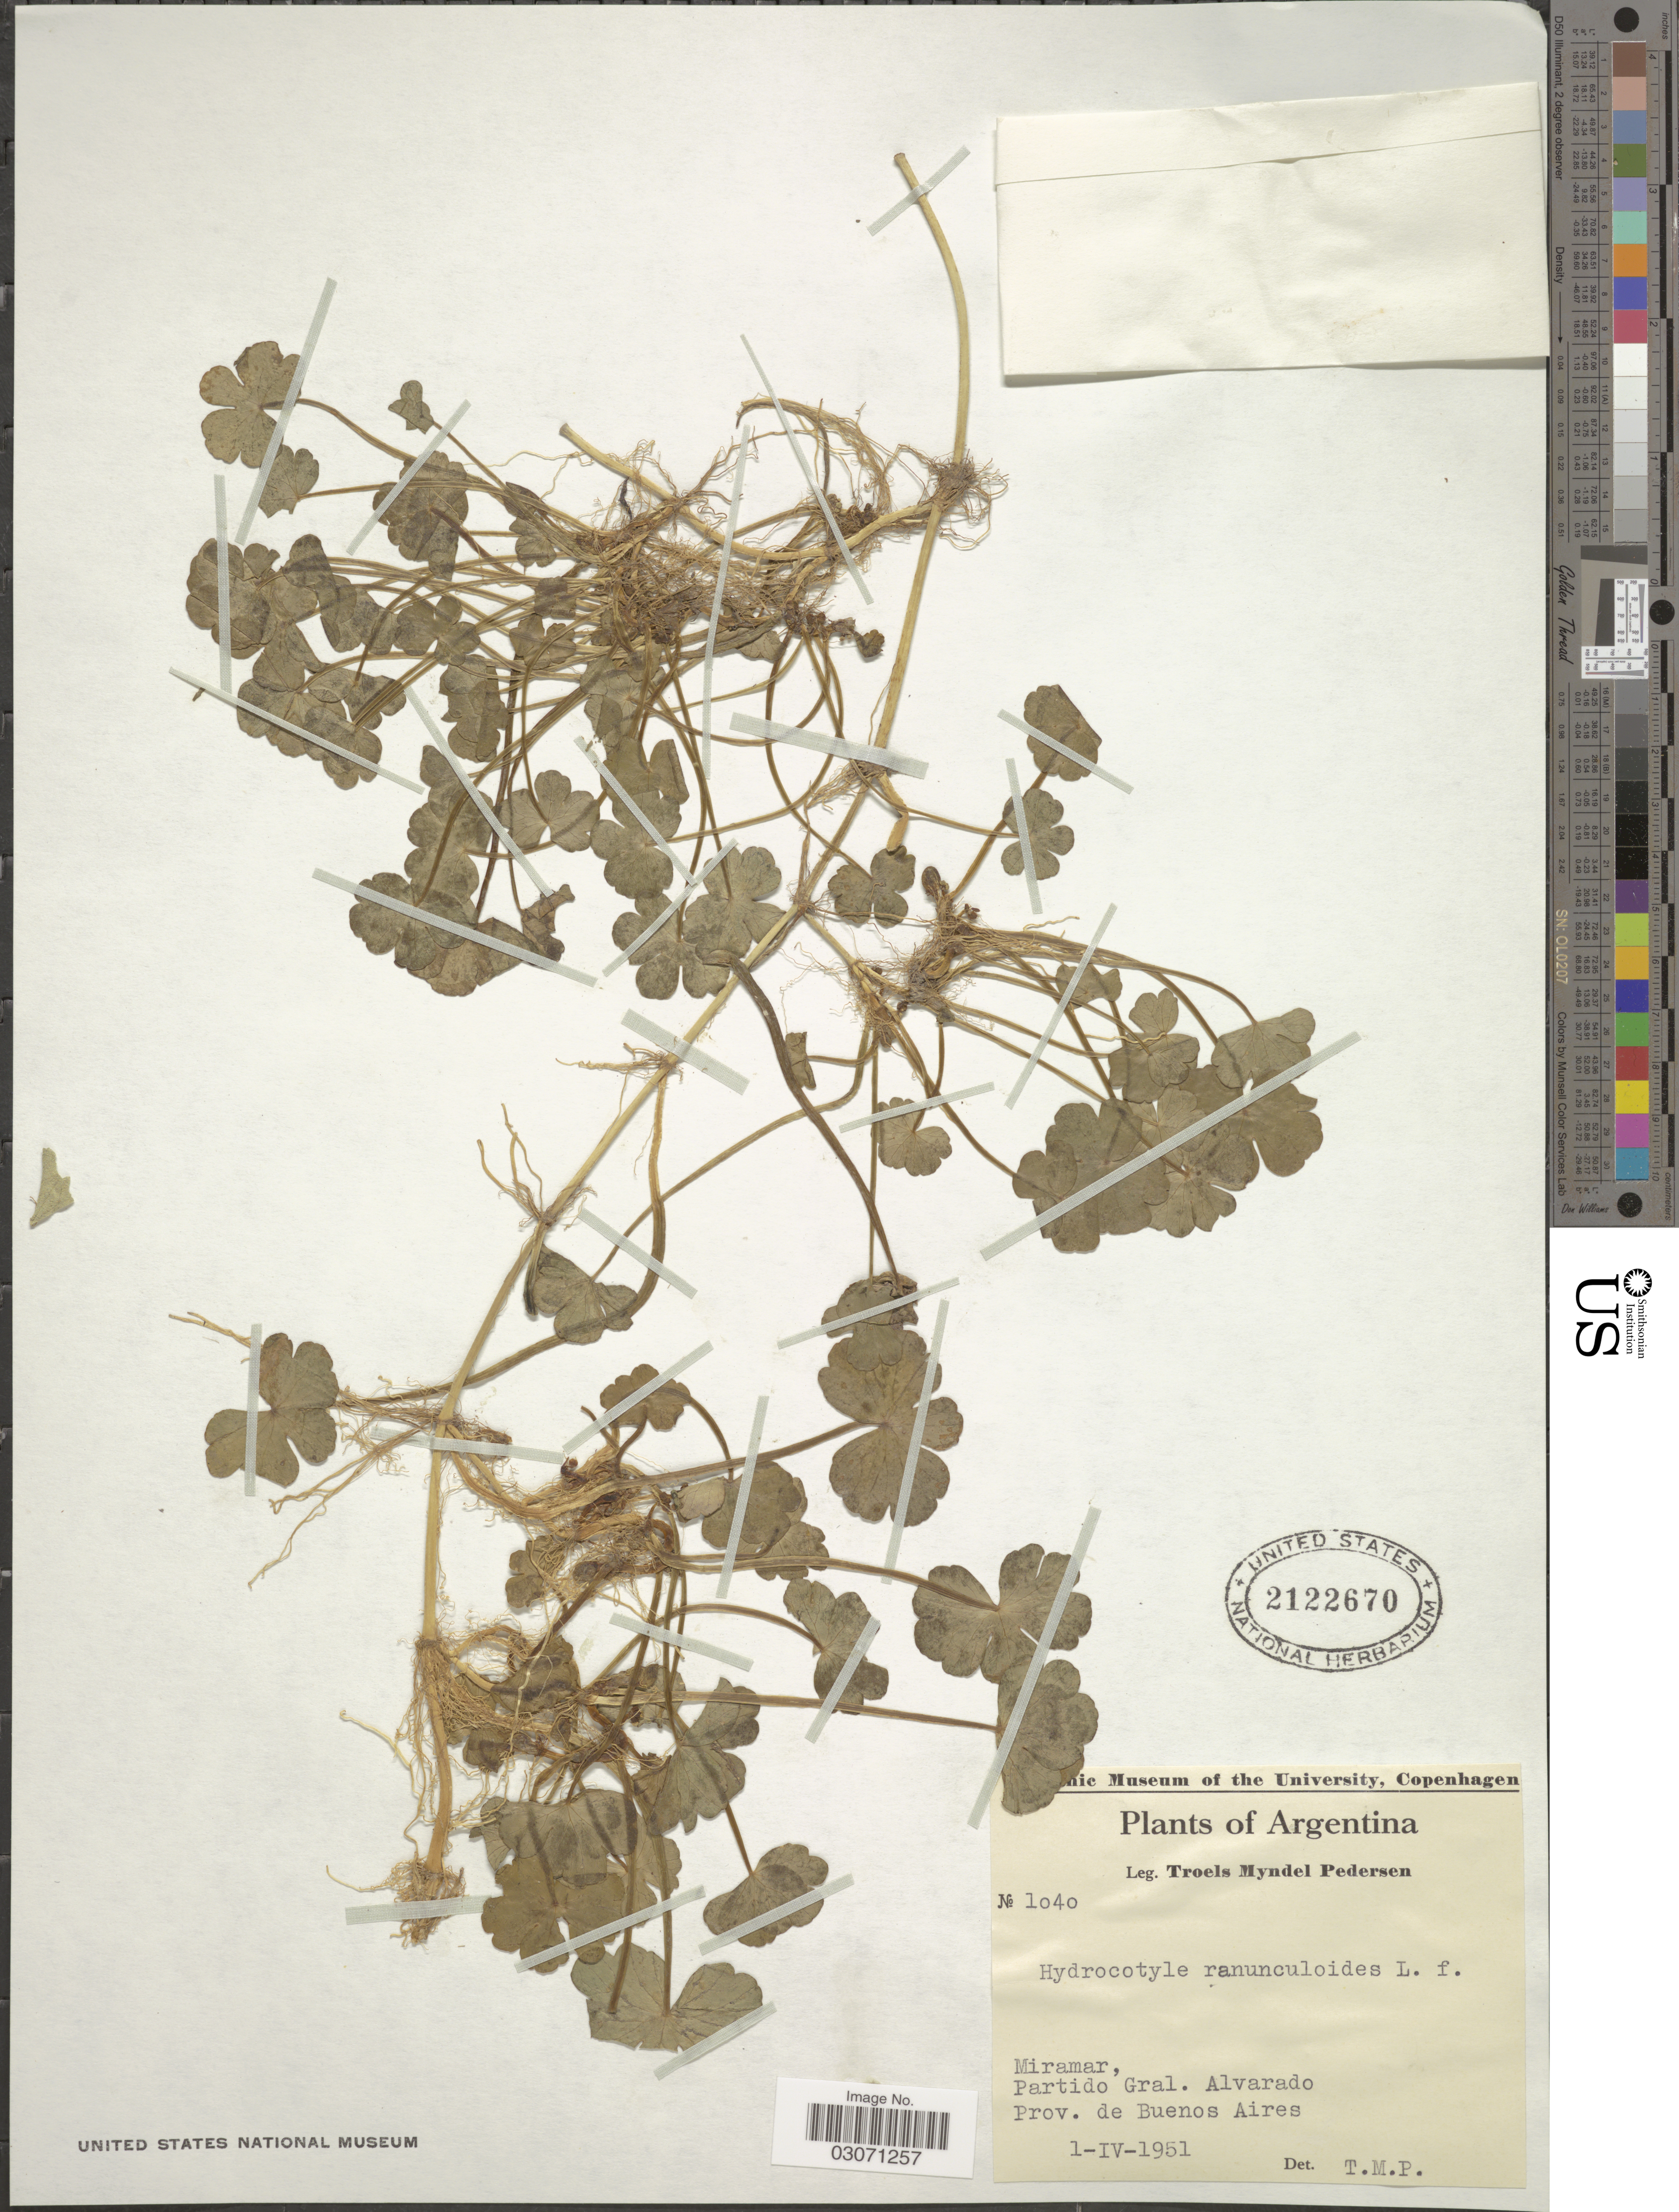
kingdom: Plantae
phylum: Tracheophyta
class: Magnoliopsida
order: Apiales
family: Araliaceae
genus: Hydrocotyle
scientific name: Hydrocotyle ranunculoides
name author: L. f.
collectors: T. Pederson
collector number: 1040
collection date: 1951-04-01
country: Argentina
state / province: Buenos Aires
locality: Miramar, Partido Gral. Alvarado.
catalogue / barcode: US 2122670